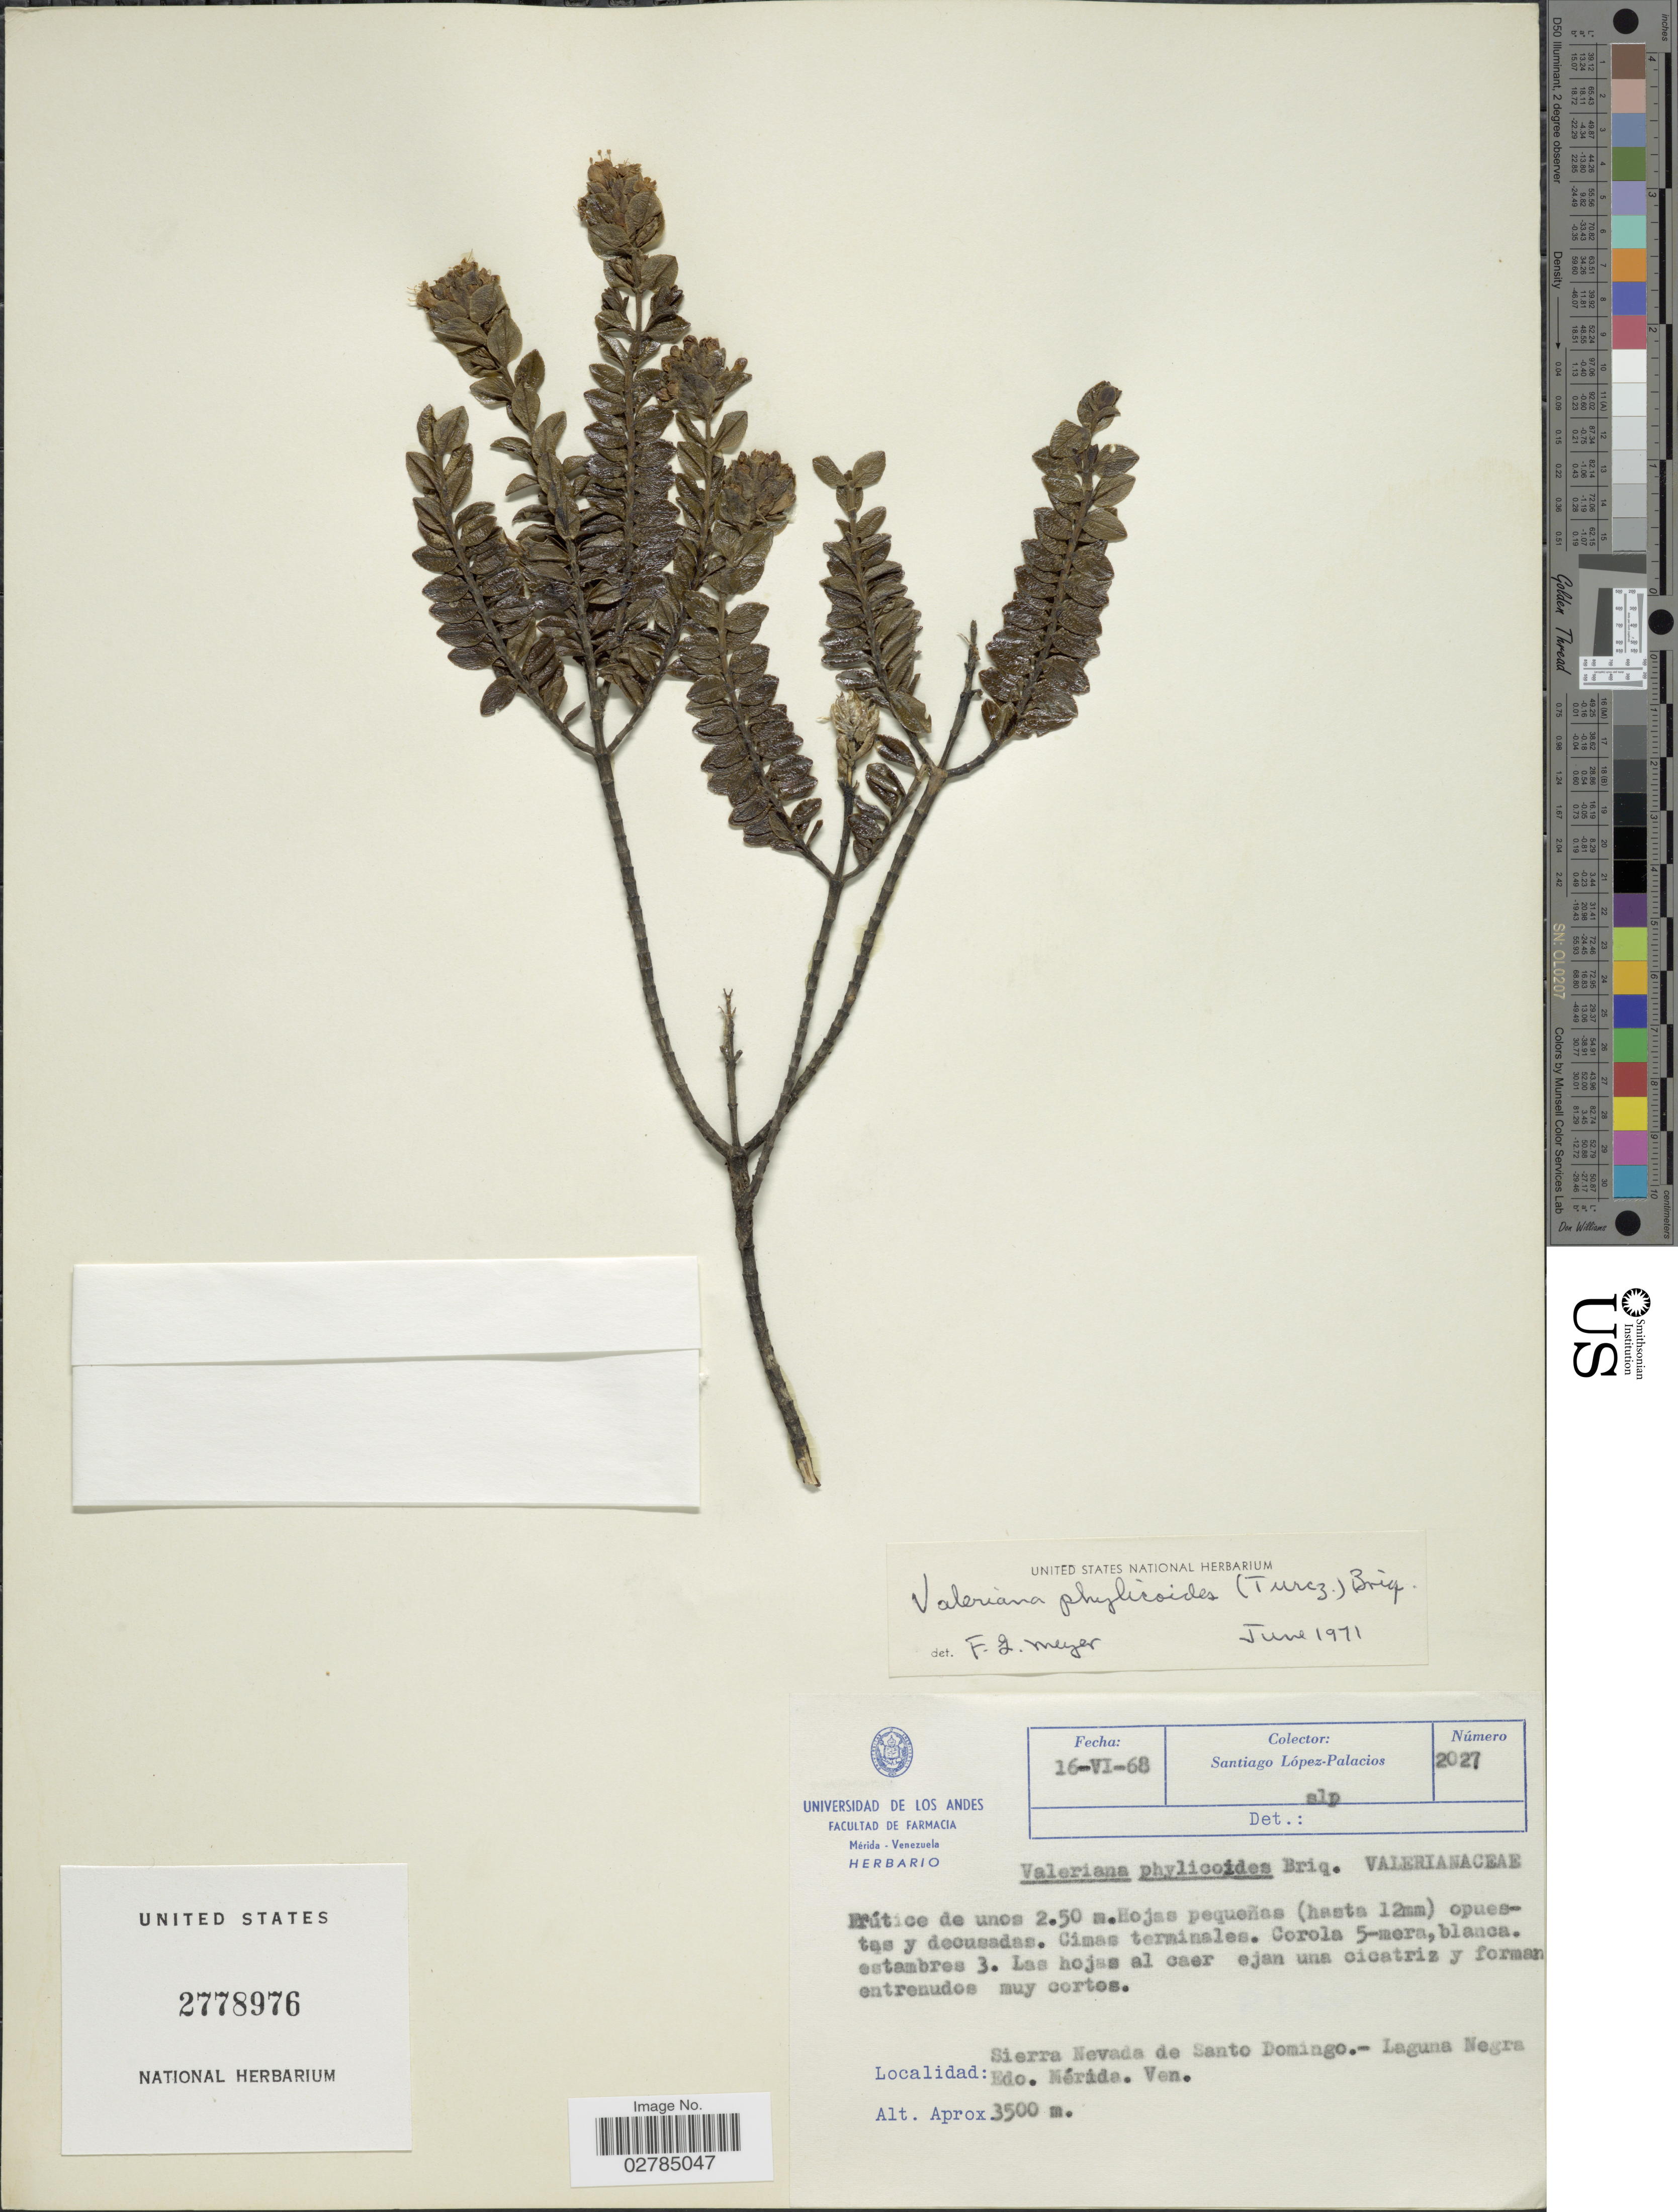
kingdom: Plantae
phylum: Tracheophyta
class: Magnoliopsida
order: Dipsacales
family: Caprifoliaceae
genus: Valeriana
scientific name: Valeriana phylicoides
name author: (Turcz.) Briq.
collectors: S. López-Palacios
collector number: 2027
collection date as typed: Transcribed d/m/y: 16/6/68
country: Venezuela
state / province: Mérida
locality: Sierra Nevada de Santo Domingo, Laguna Negra Edo. Mérida. Ven.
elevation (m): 3500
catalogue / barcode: US 2778976